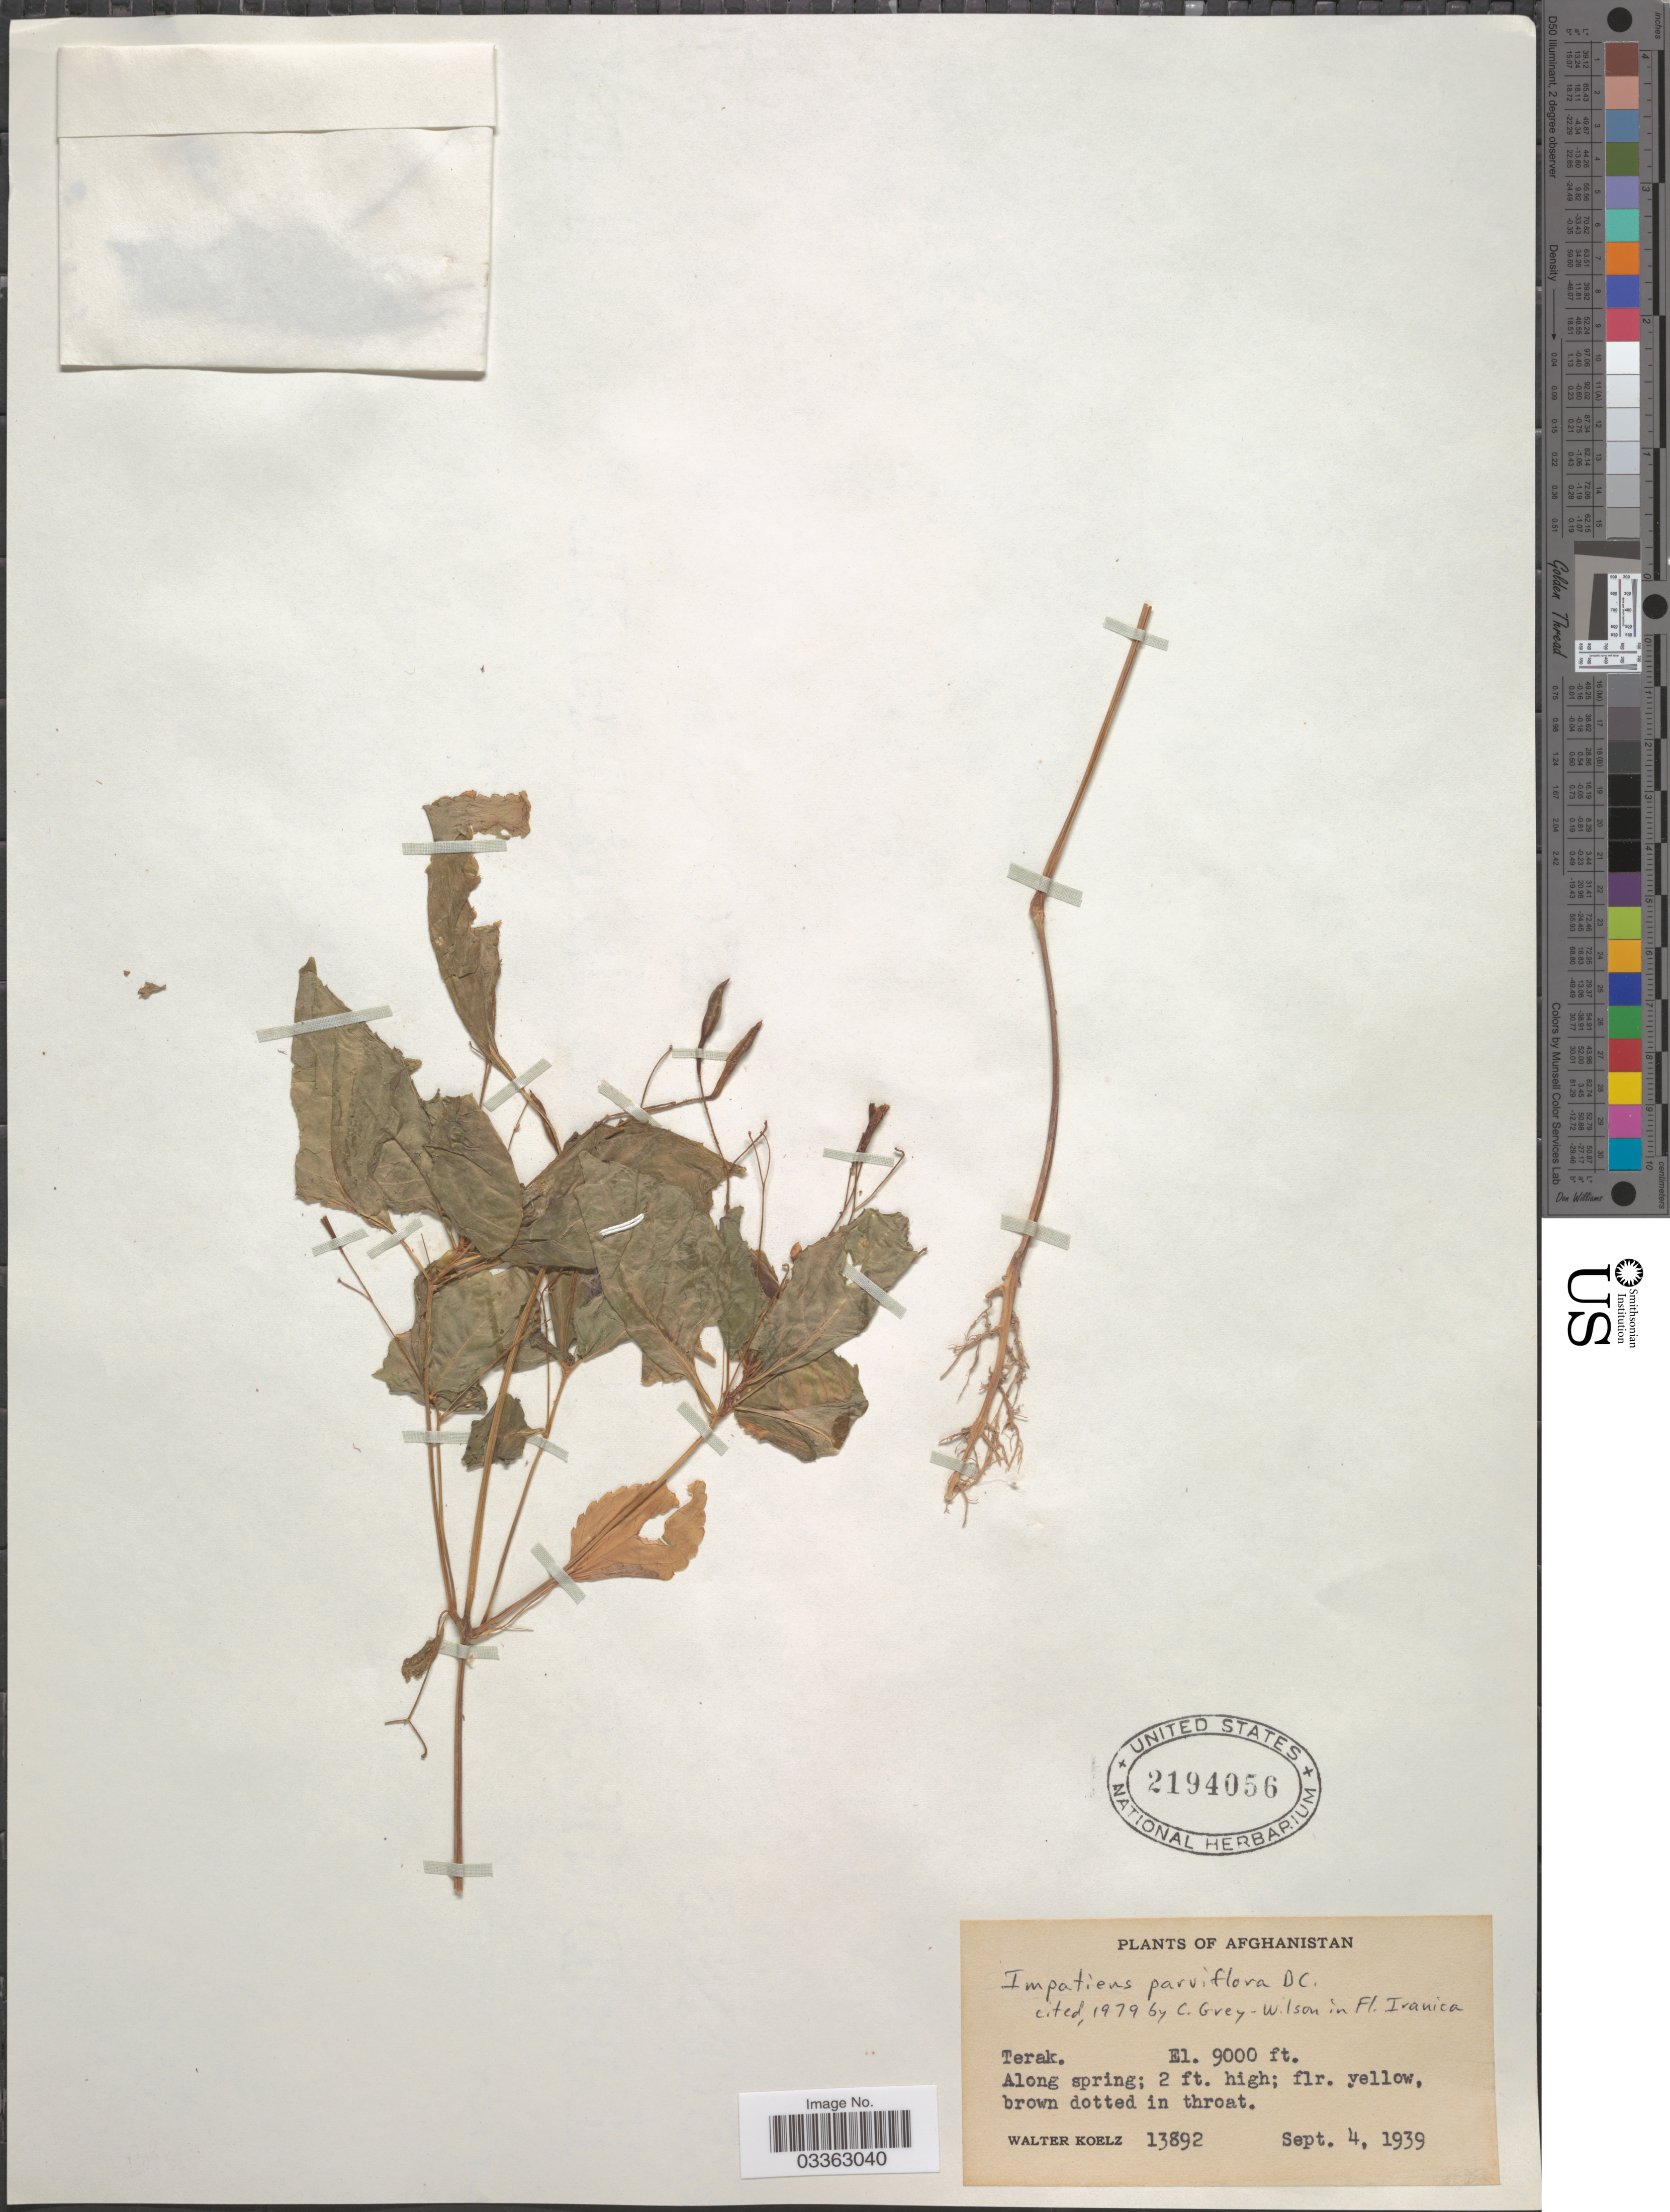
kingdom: Plantae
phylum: Tracheophyta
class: Magnoliopsida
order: Ericales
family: Balsaminaceae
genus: Impatiens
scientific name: Impatiens parviflora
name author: DC.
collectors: W. N. Koelz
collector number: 13892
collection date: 1939-09-04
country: Afghanistan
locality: Terak.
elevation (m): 2743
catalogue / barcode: US 2194056